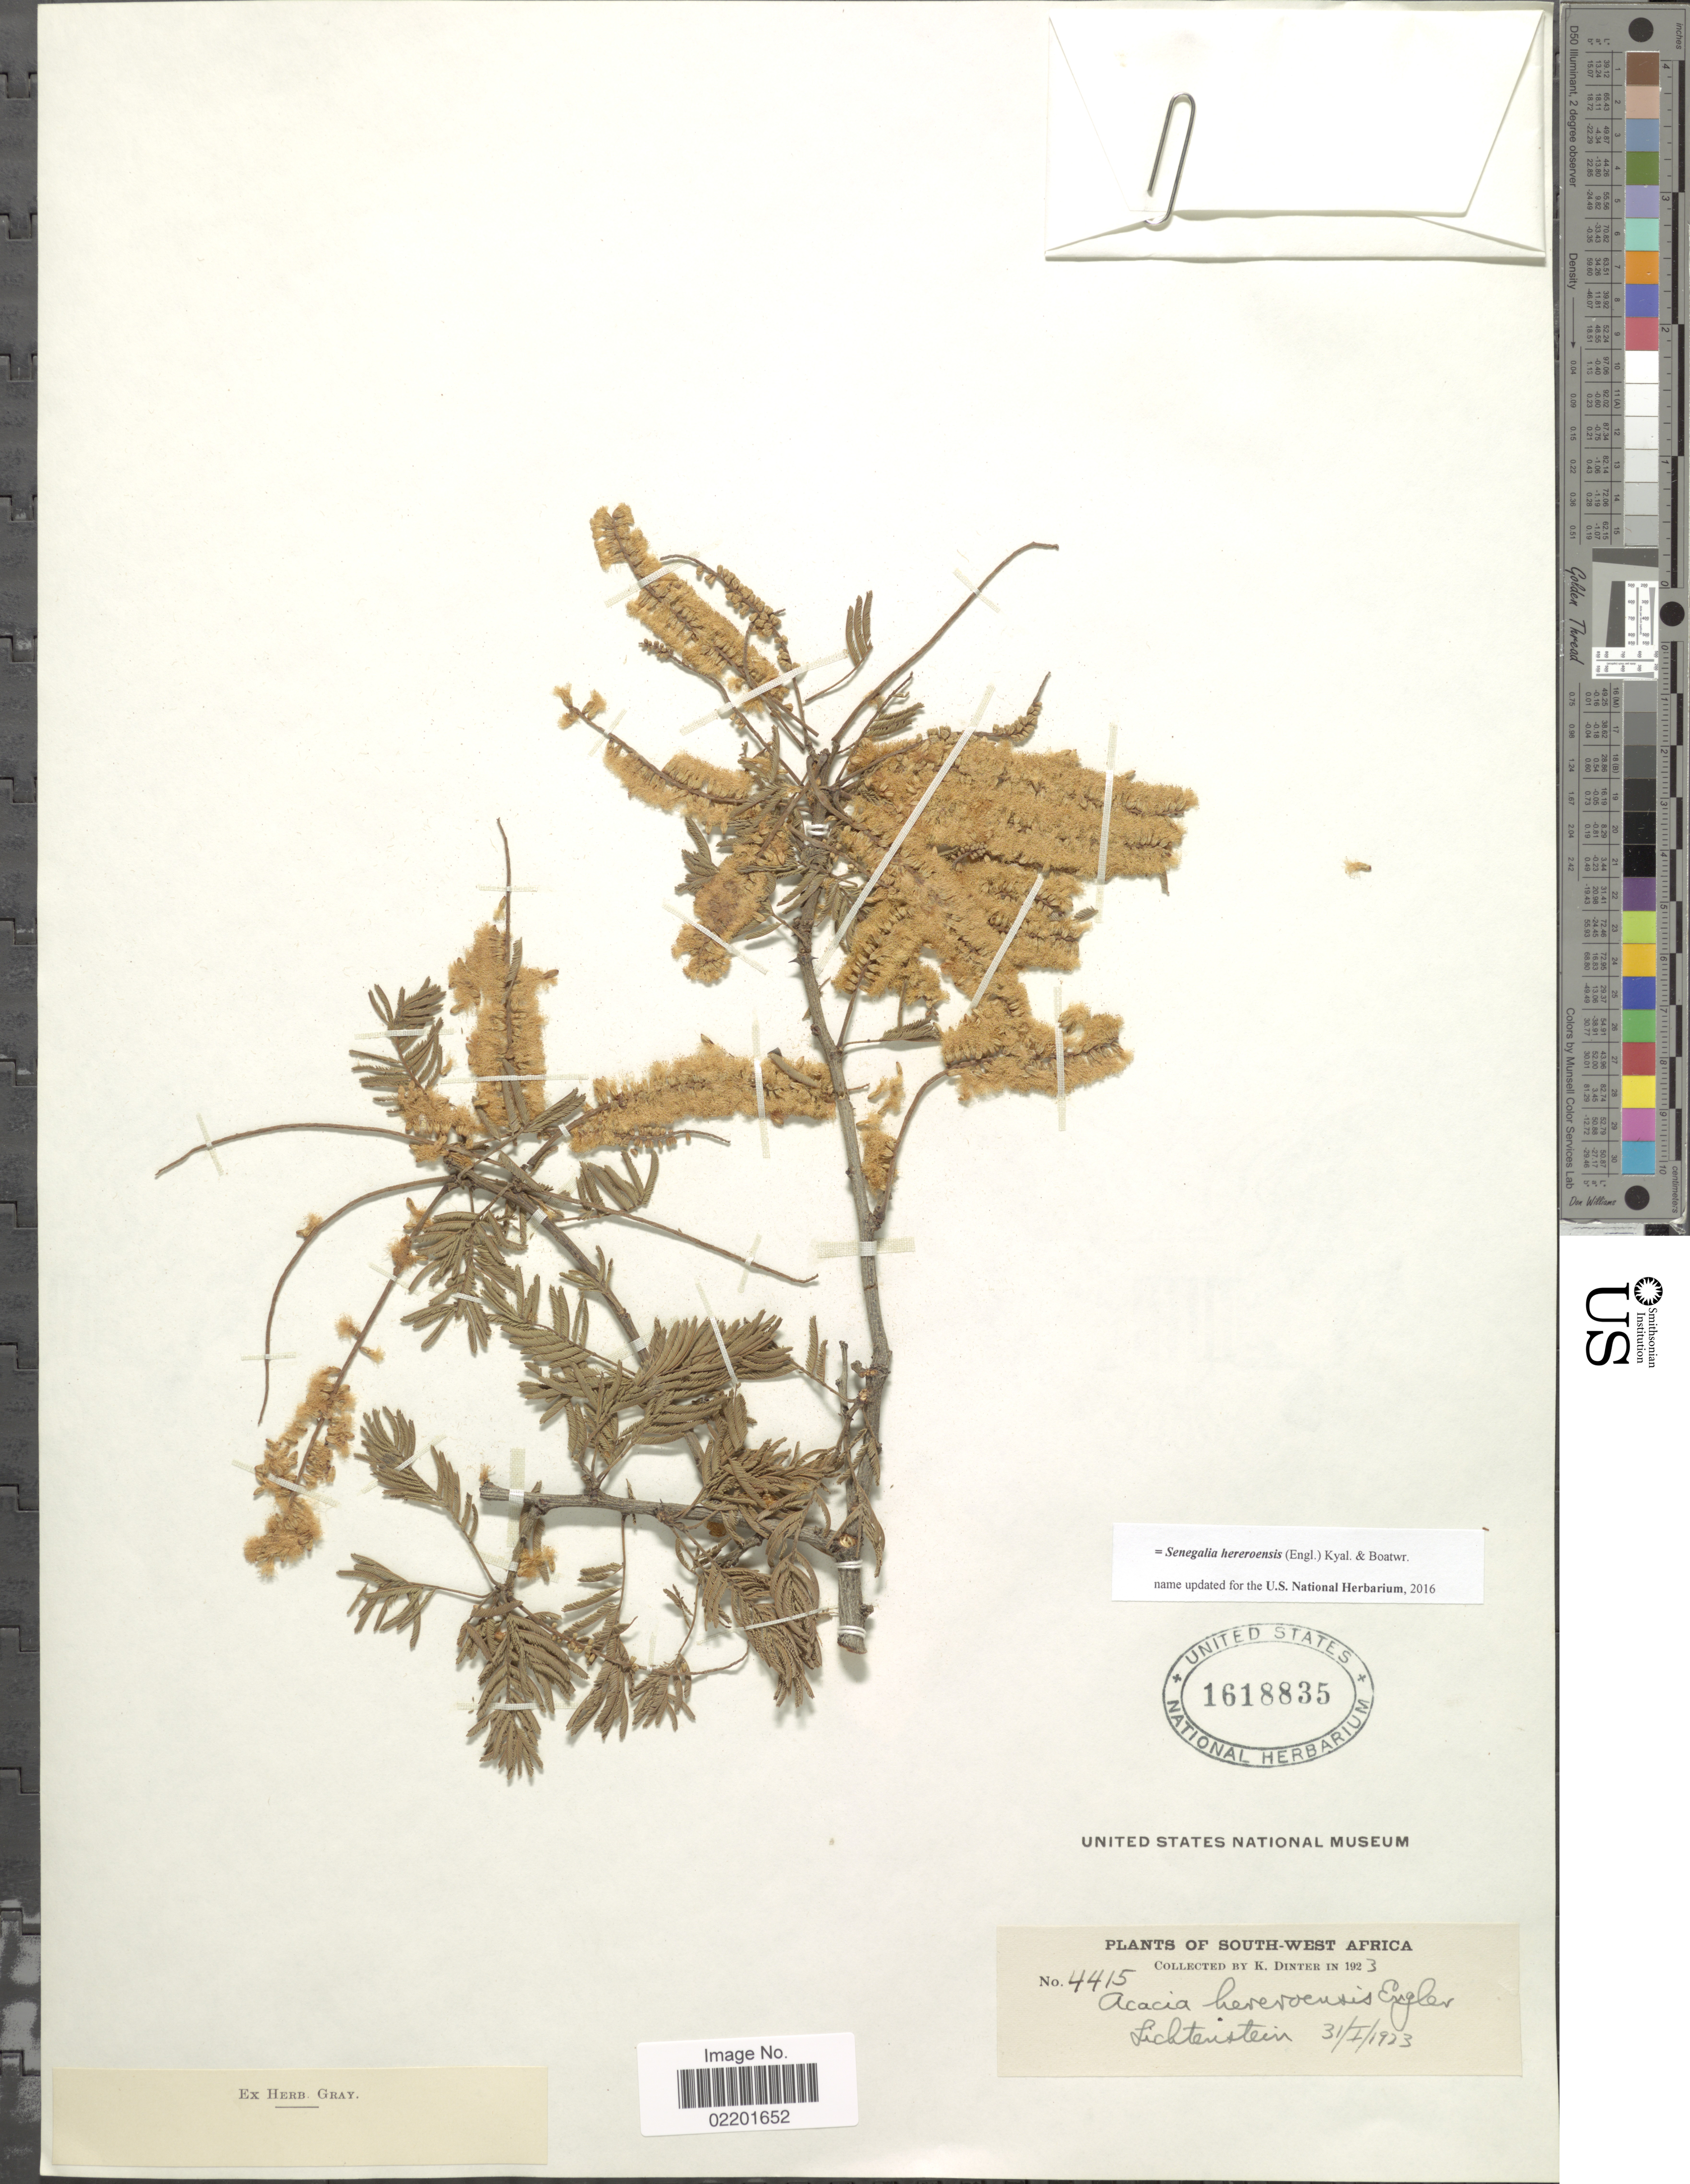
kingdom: Plantae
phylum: Tracheophyta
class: Magnoliopsida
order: Fabales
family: Fabaceae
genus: Senegalia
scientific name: Senegalia hereroensis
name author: (Engl.) Kyal. & Boatwr.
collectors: M. Dinter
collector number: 4415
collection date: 1923-01-31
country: Namibia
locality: South-West Africa, Lichtenstein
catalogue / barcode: US 1618835